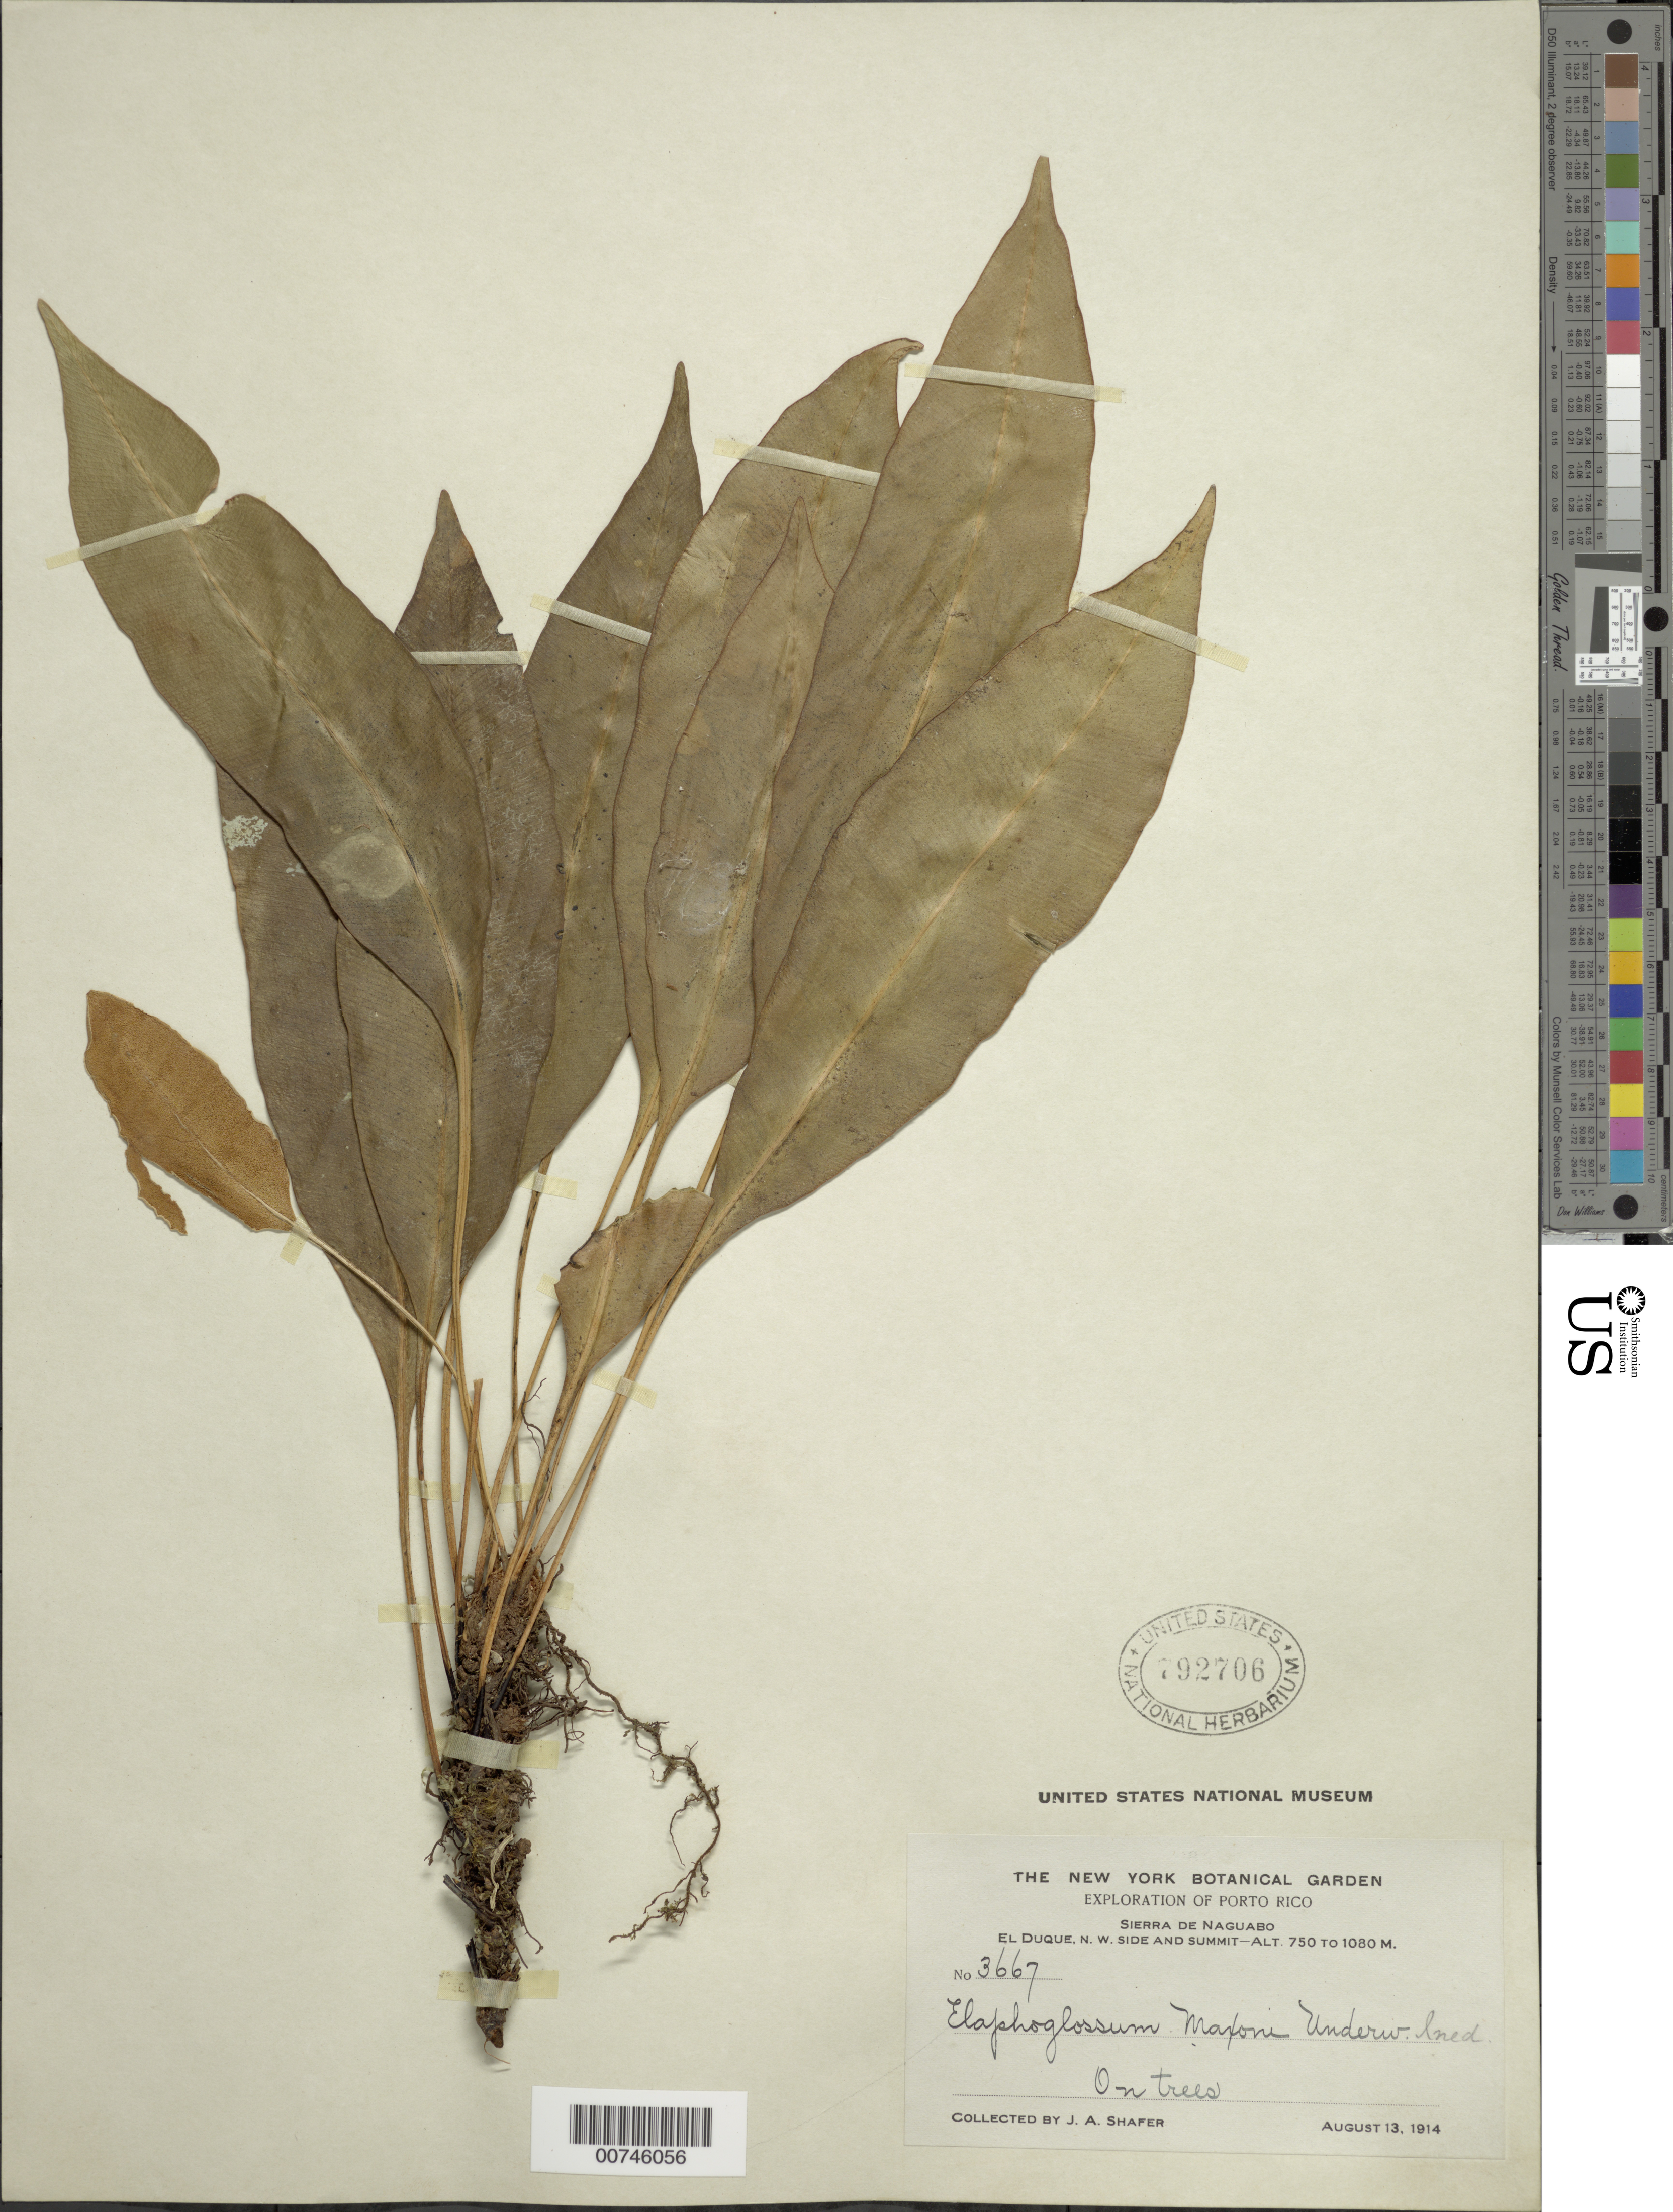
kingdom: Plantae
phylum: Tracheophyta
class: Polypodiopsida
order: Polypodiales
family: Dryopteridaceae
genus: Elaphoglossum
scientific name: Elaphoglossum maxonii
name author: Underw. ex C.V. Morton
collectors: J. A. Shafer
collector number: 3667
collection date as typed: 13 Aug 1914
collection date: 1914-08-13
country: Puerto Rico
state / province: Naguabo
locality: Sierra de Naguabo, El Duque, NW side and summit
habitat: On trees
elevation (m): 750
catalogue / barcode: US 792706